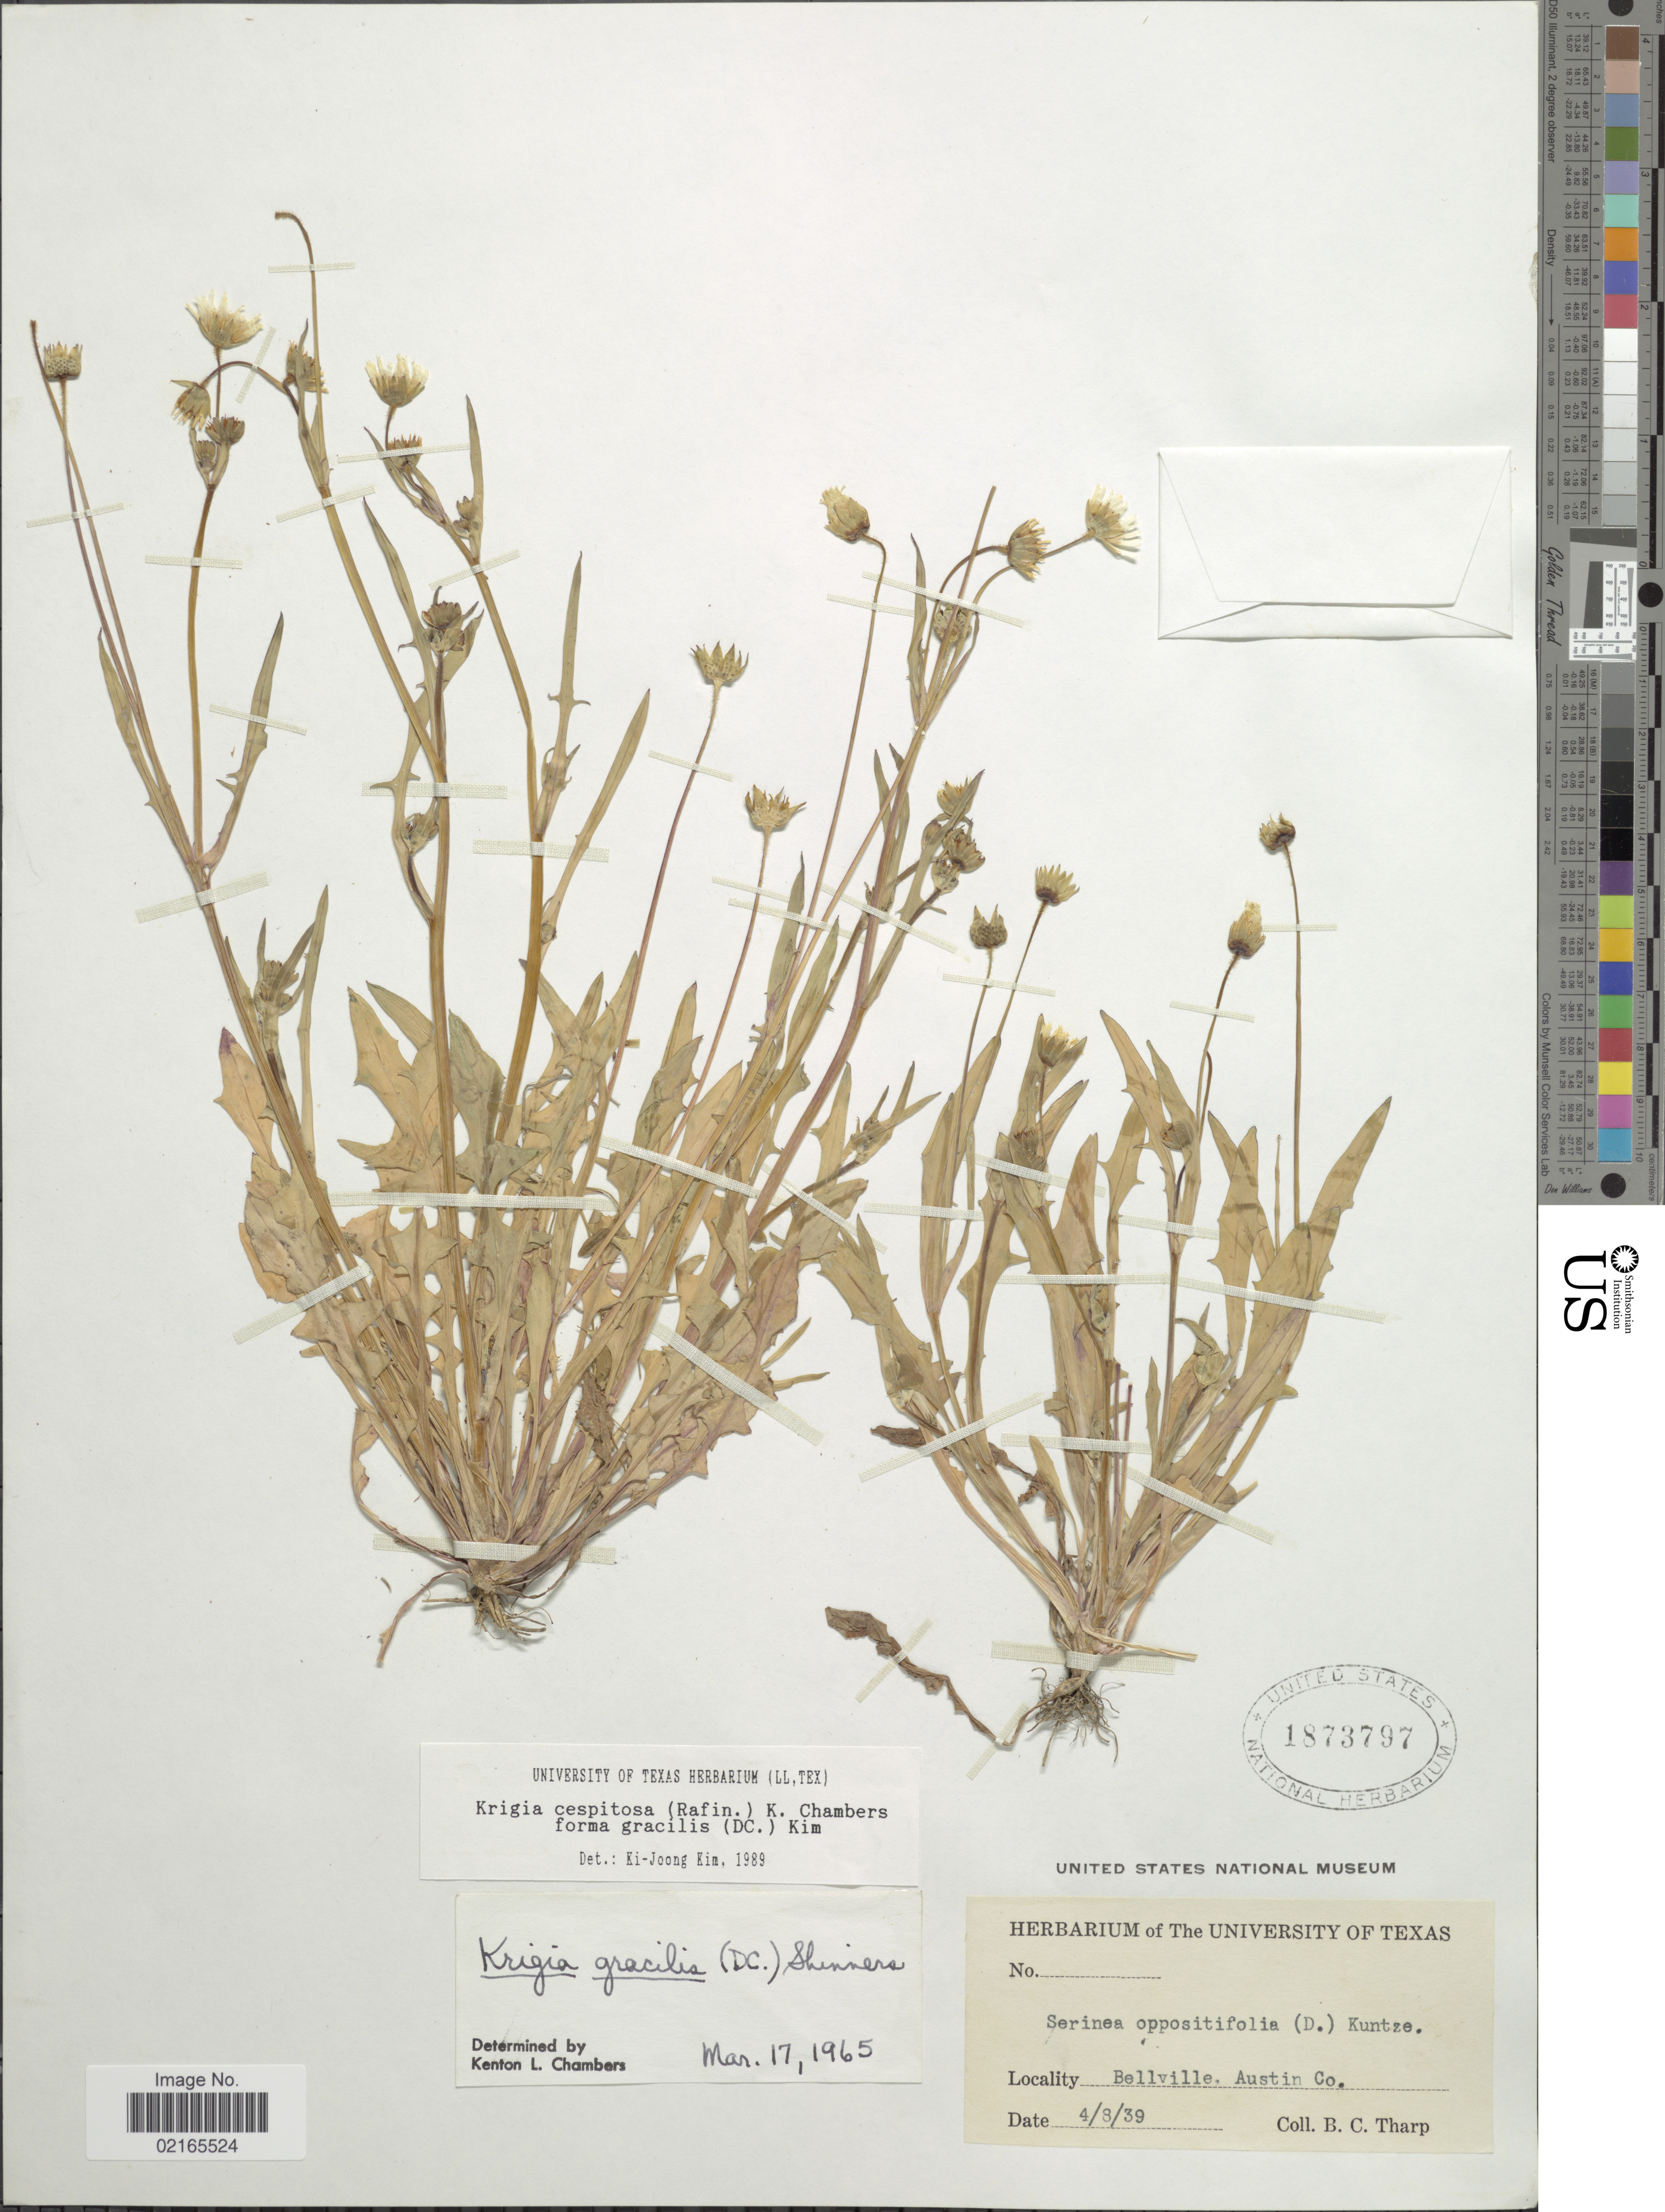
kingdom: Plantae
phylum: Tracheophyta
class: Magnoliopsida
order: Asterales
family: Asteraceae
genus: Krigia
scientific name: Krigia cespitosa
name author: (Raf.) K.L. Chambers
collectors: B. C. Tharp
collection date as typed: Transcribed d/m/y: 8/4/39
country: United States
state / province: Texas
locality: Bellville, Austin Co.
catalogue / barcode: US 1873797